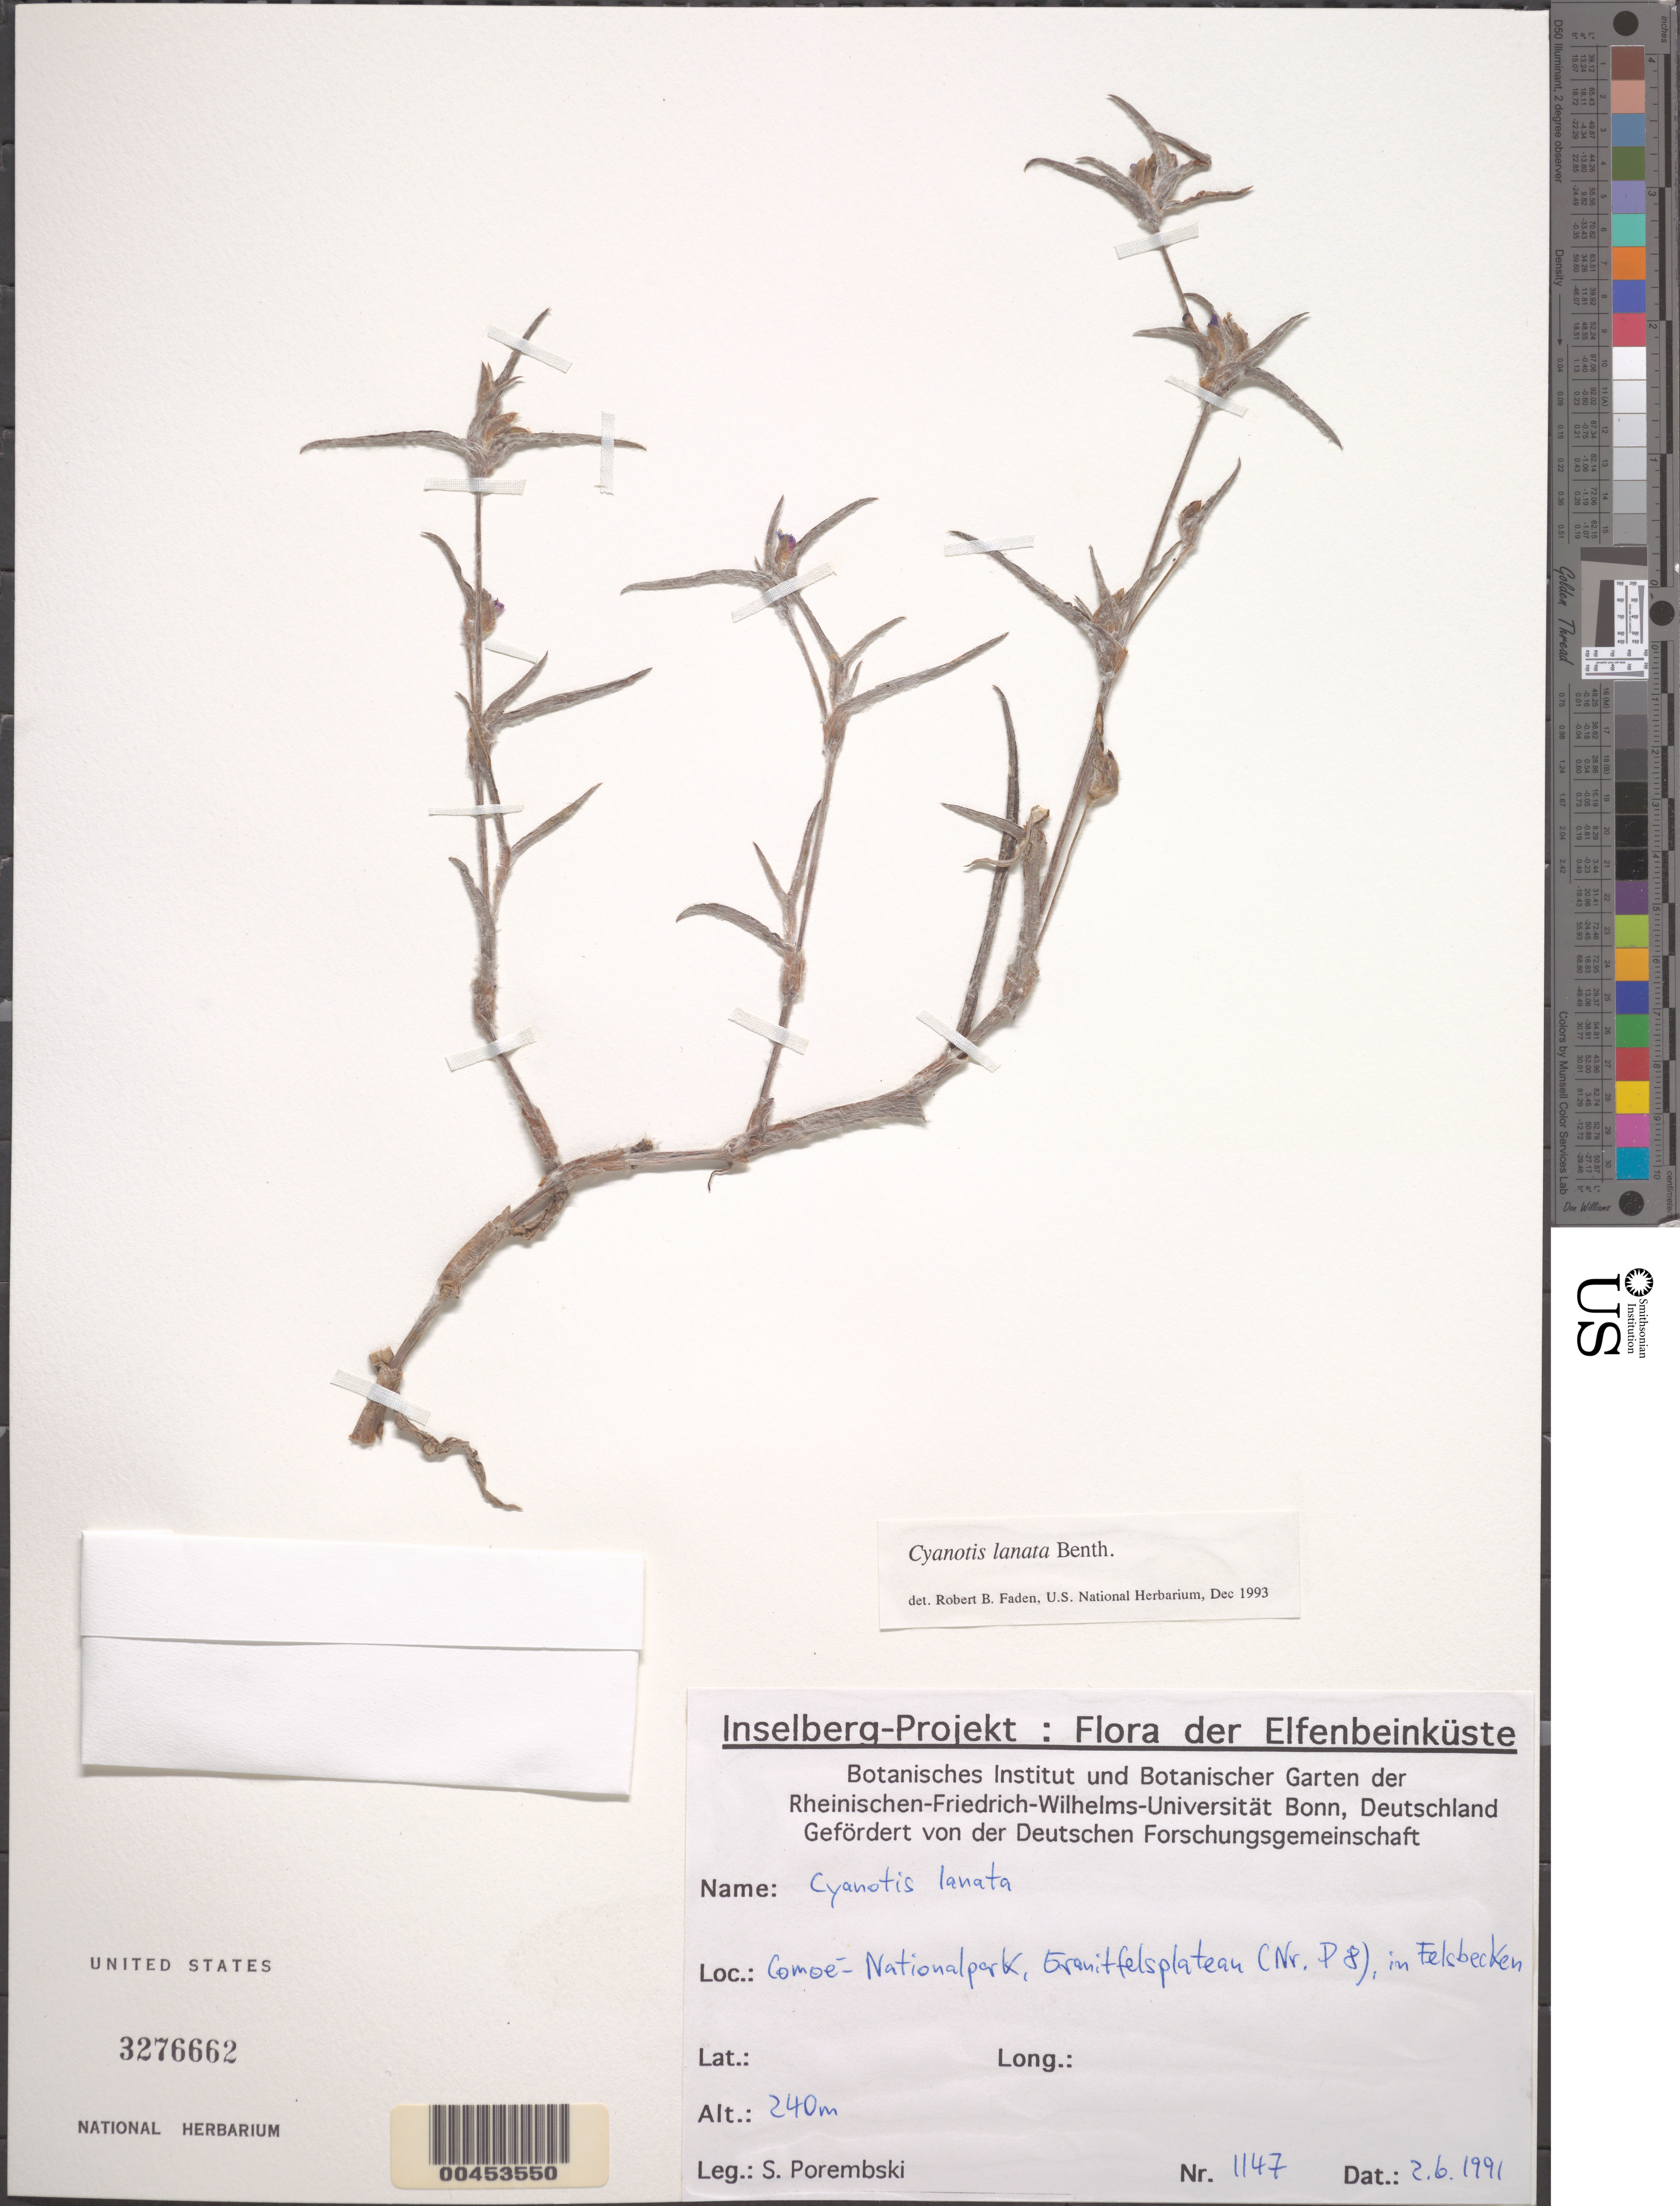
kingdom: Plantae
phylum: Tracheophyta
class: Liliopsida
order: Commelinales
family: Commelinaceae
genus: Cyanotis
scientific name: Cyanotis lanata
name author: Benth.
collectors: S. Porembski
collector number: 1147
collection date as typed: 02 Jun 1991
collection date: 1991-06-02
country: Ivory Coast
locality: Comoe National Park, (nr. p8)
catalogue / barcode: US 3276662